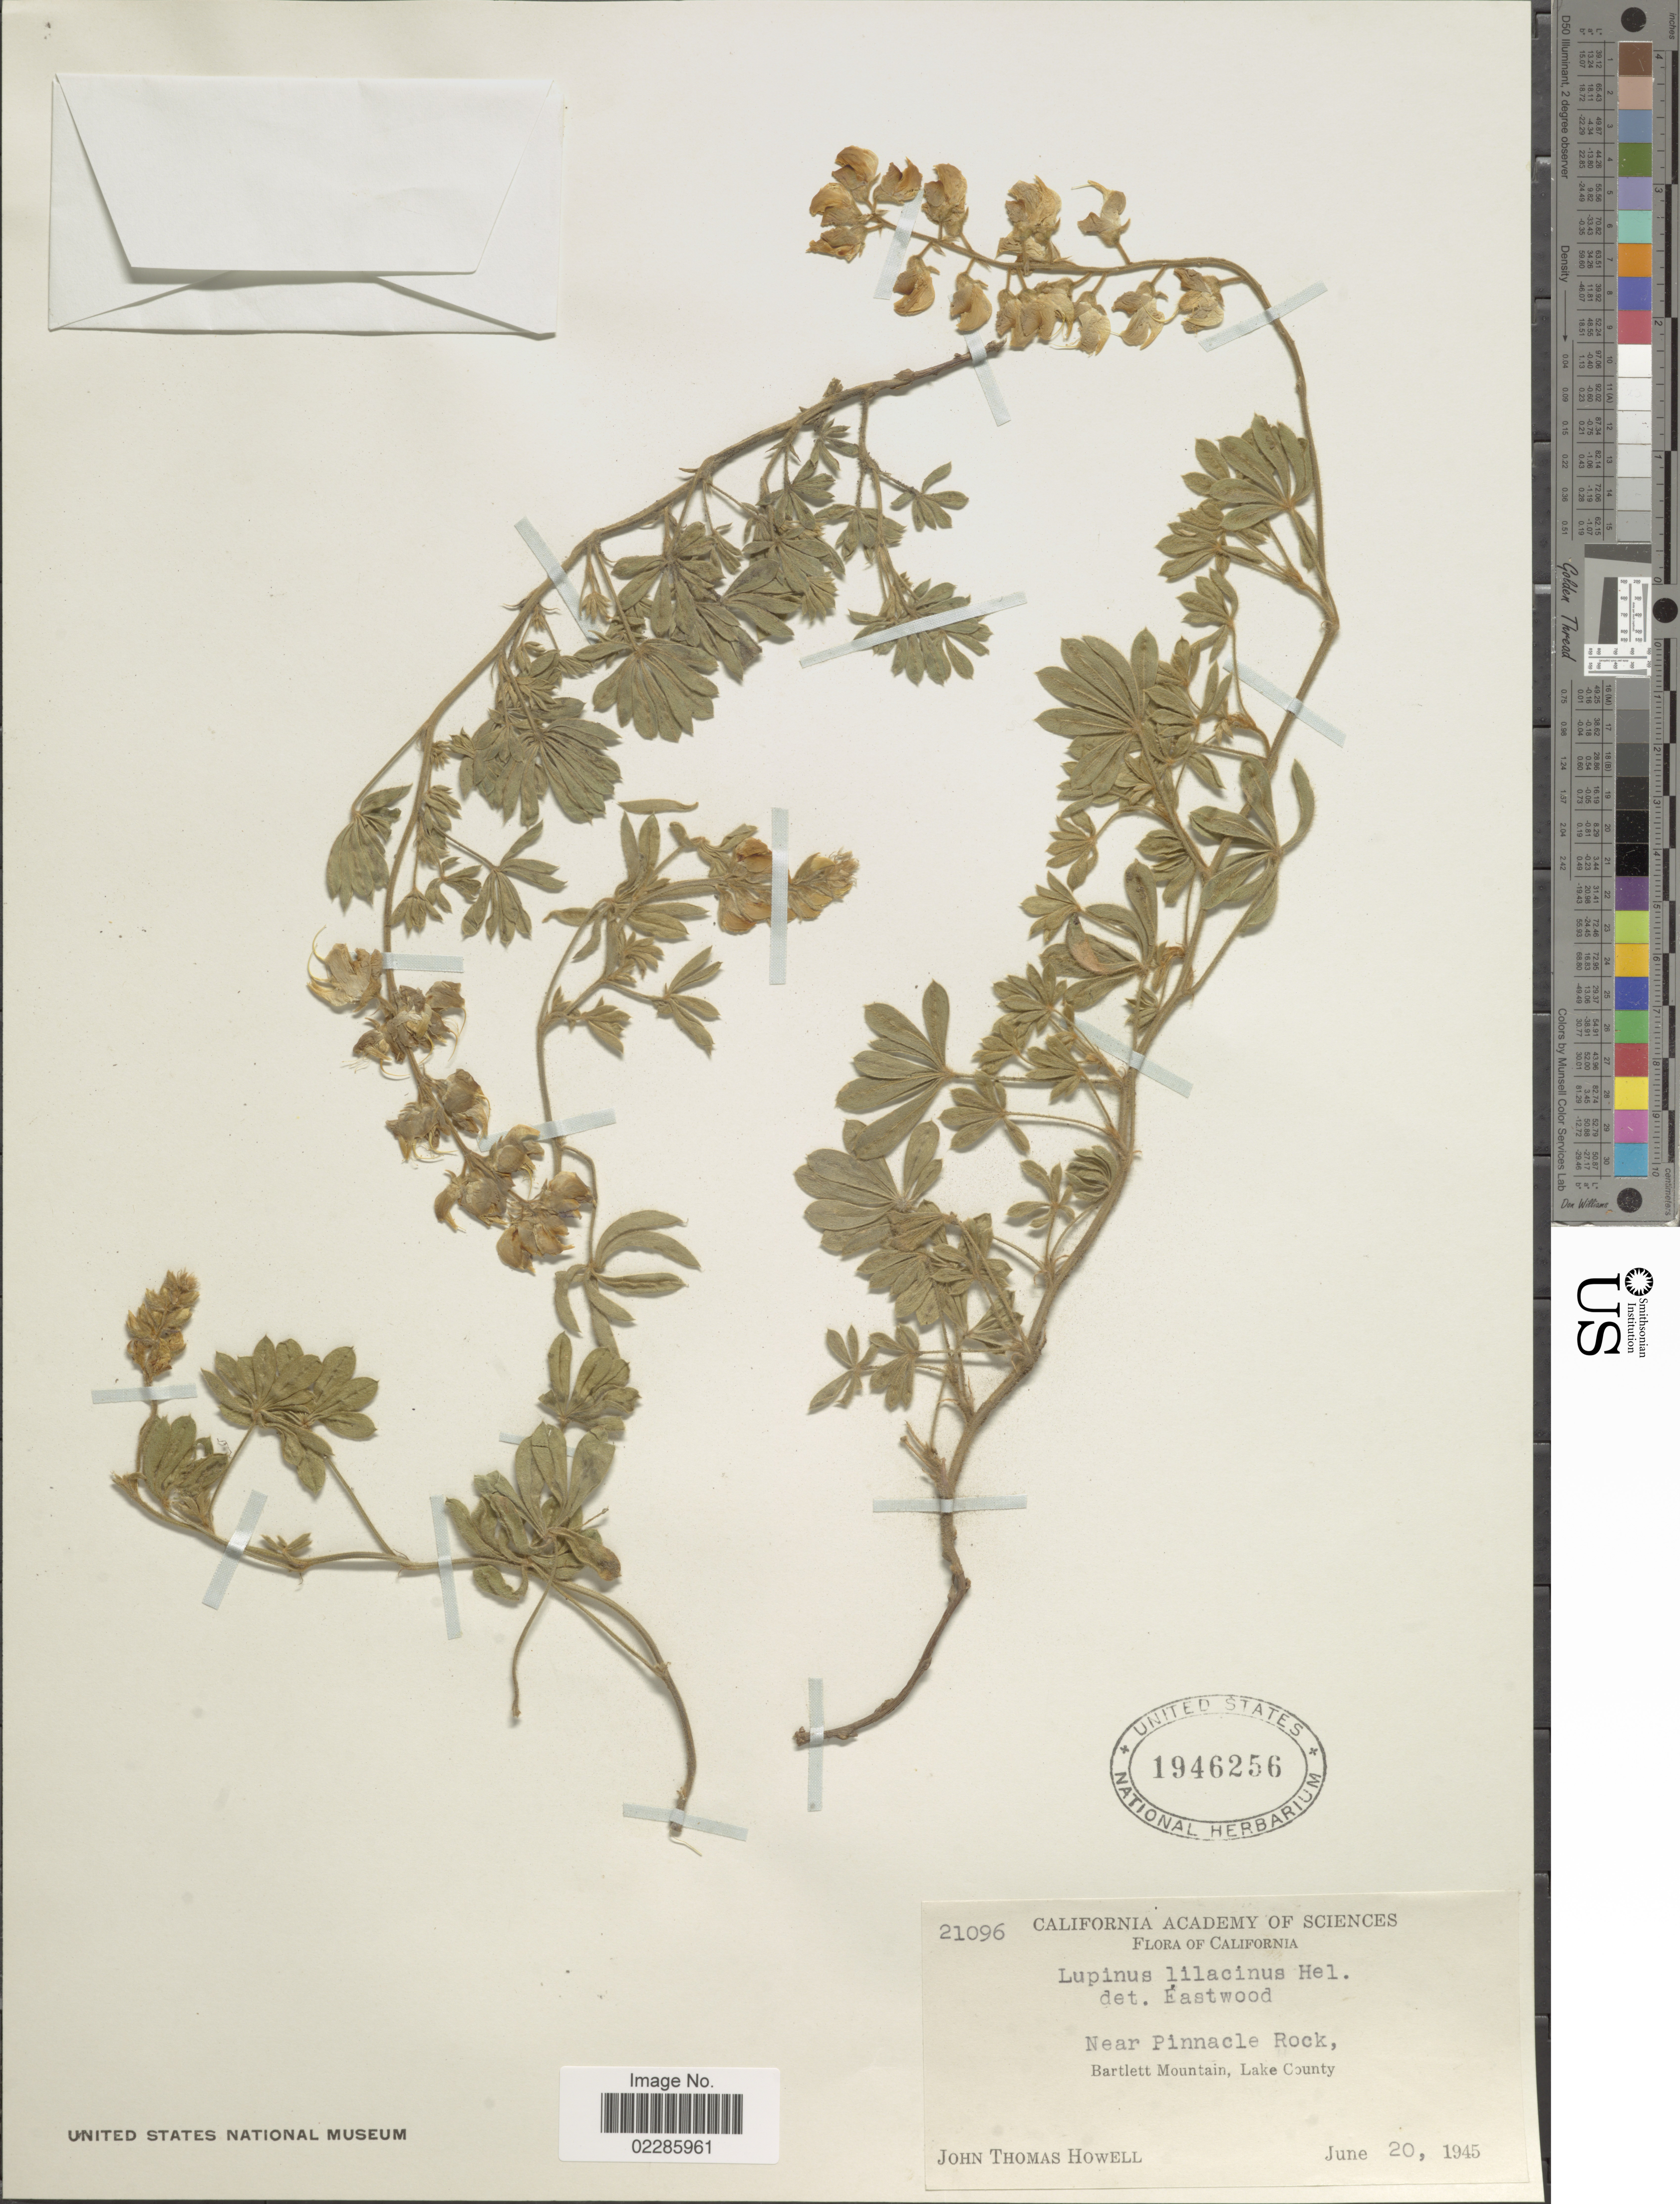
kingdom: Plantae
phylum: Tracheophyta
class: Magnoliopsida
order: Fabales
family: Fabaceae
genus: Lupinus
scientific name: Lupinus lilacinus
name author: A. Heller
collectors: J. T. Howell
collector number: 21096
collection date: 1945-06-20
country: United States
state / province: California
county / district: Lake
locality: Near Pinnacle Rock, Bartlett Mountain, Lake County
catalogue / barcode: US 1946256